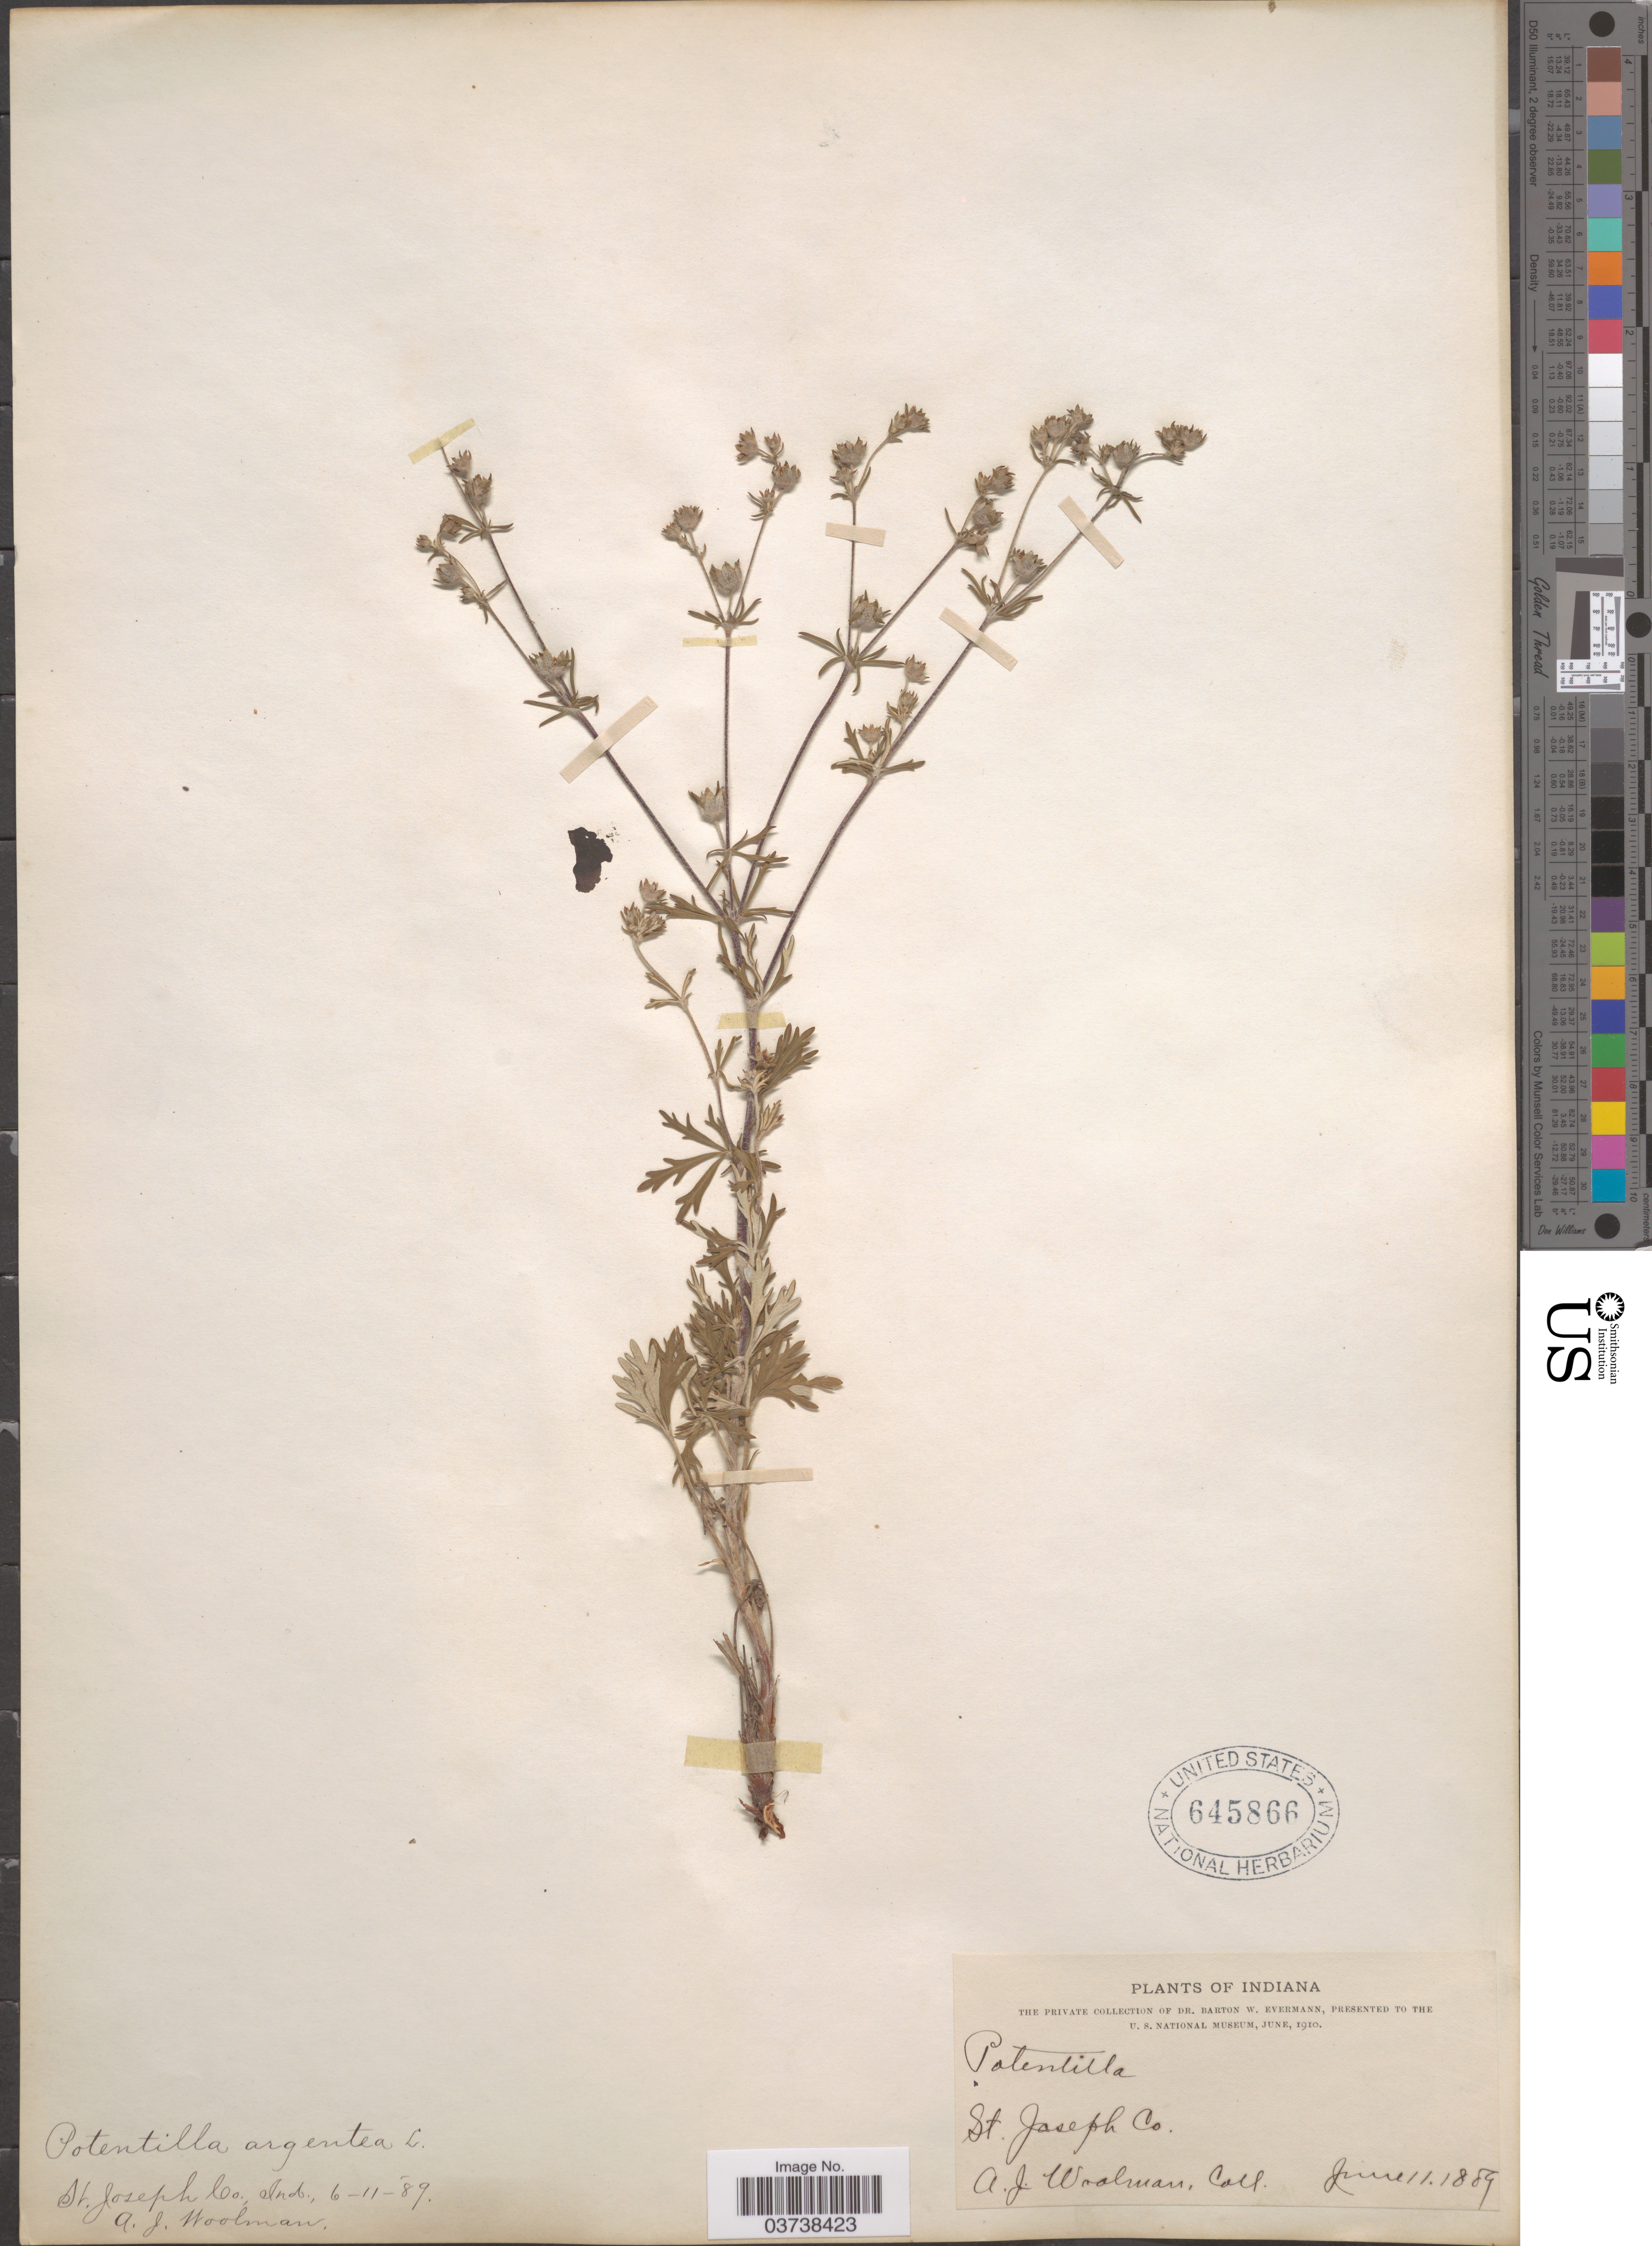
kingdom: Plantae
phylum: Tracheophyta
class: Magnoliopsida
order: Rosales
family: Rosaceae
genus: Potentilla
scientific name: Potentilla argentea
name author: L.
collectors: A. Woolman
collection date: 1889-06-11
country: United States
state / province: Indiana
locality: St. Joseph Co.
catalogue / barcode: US 645866